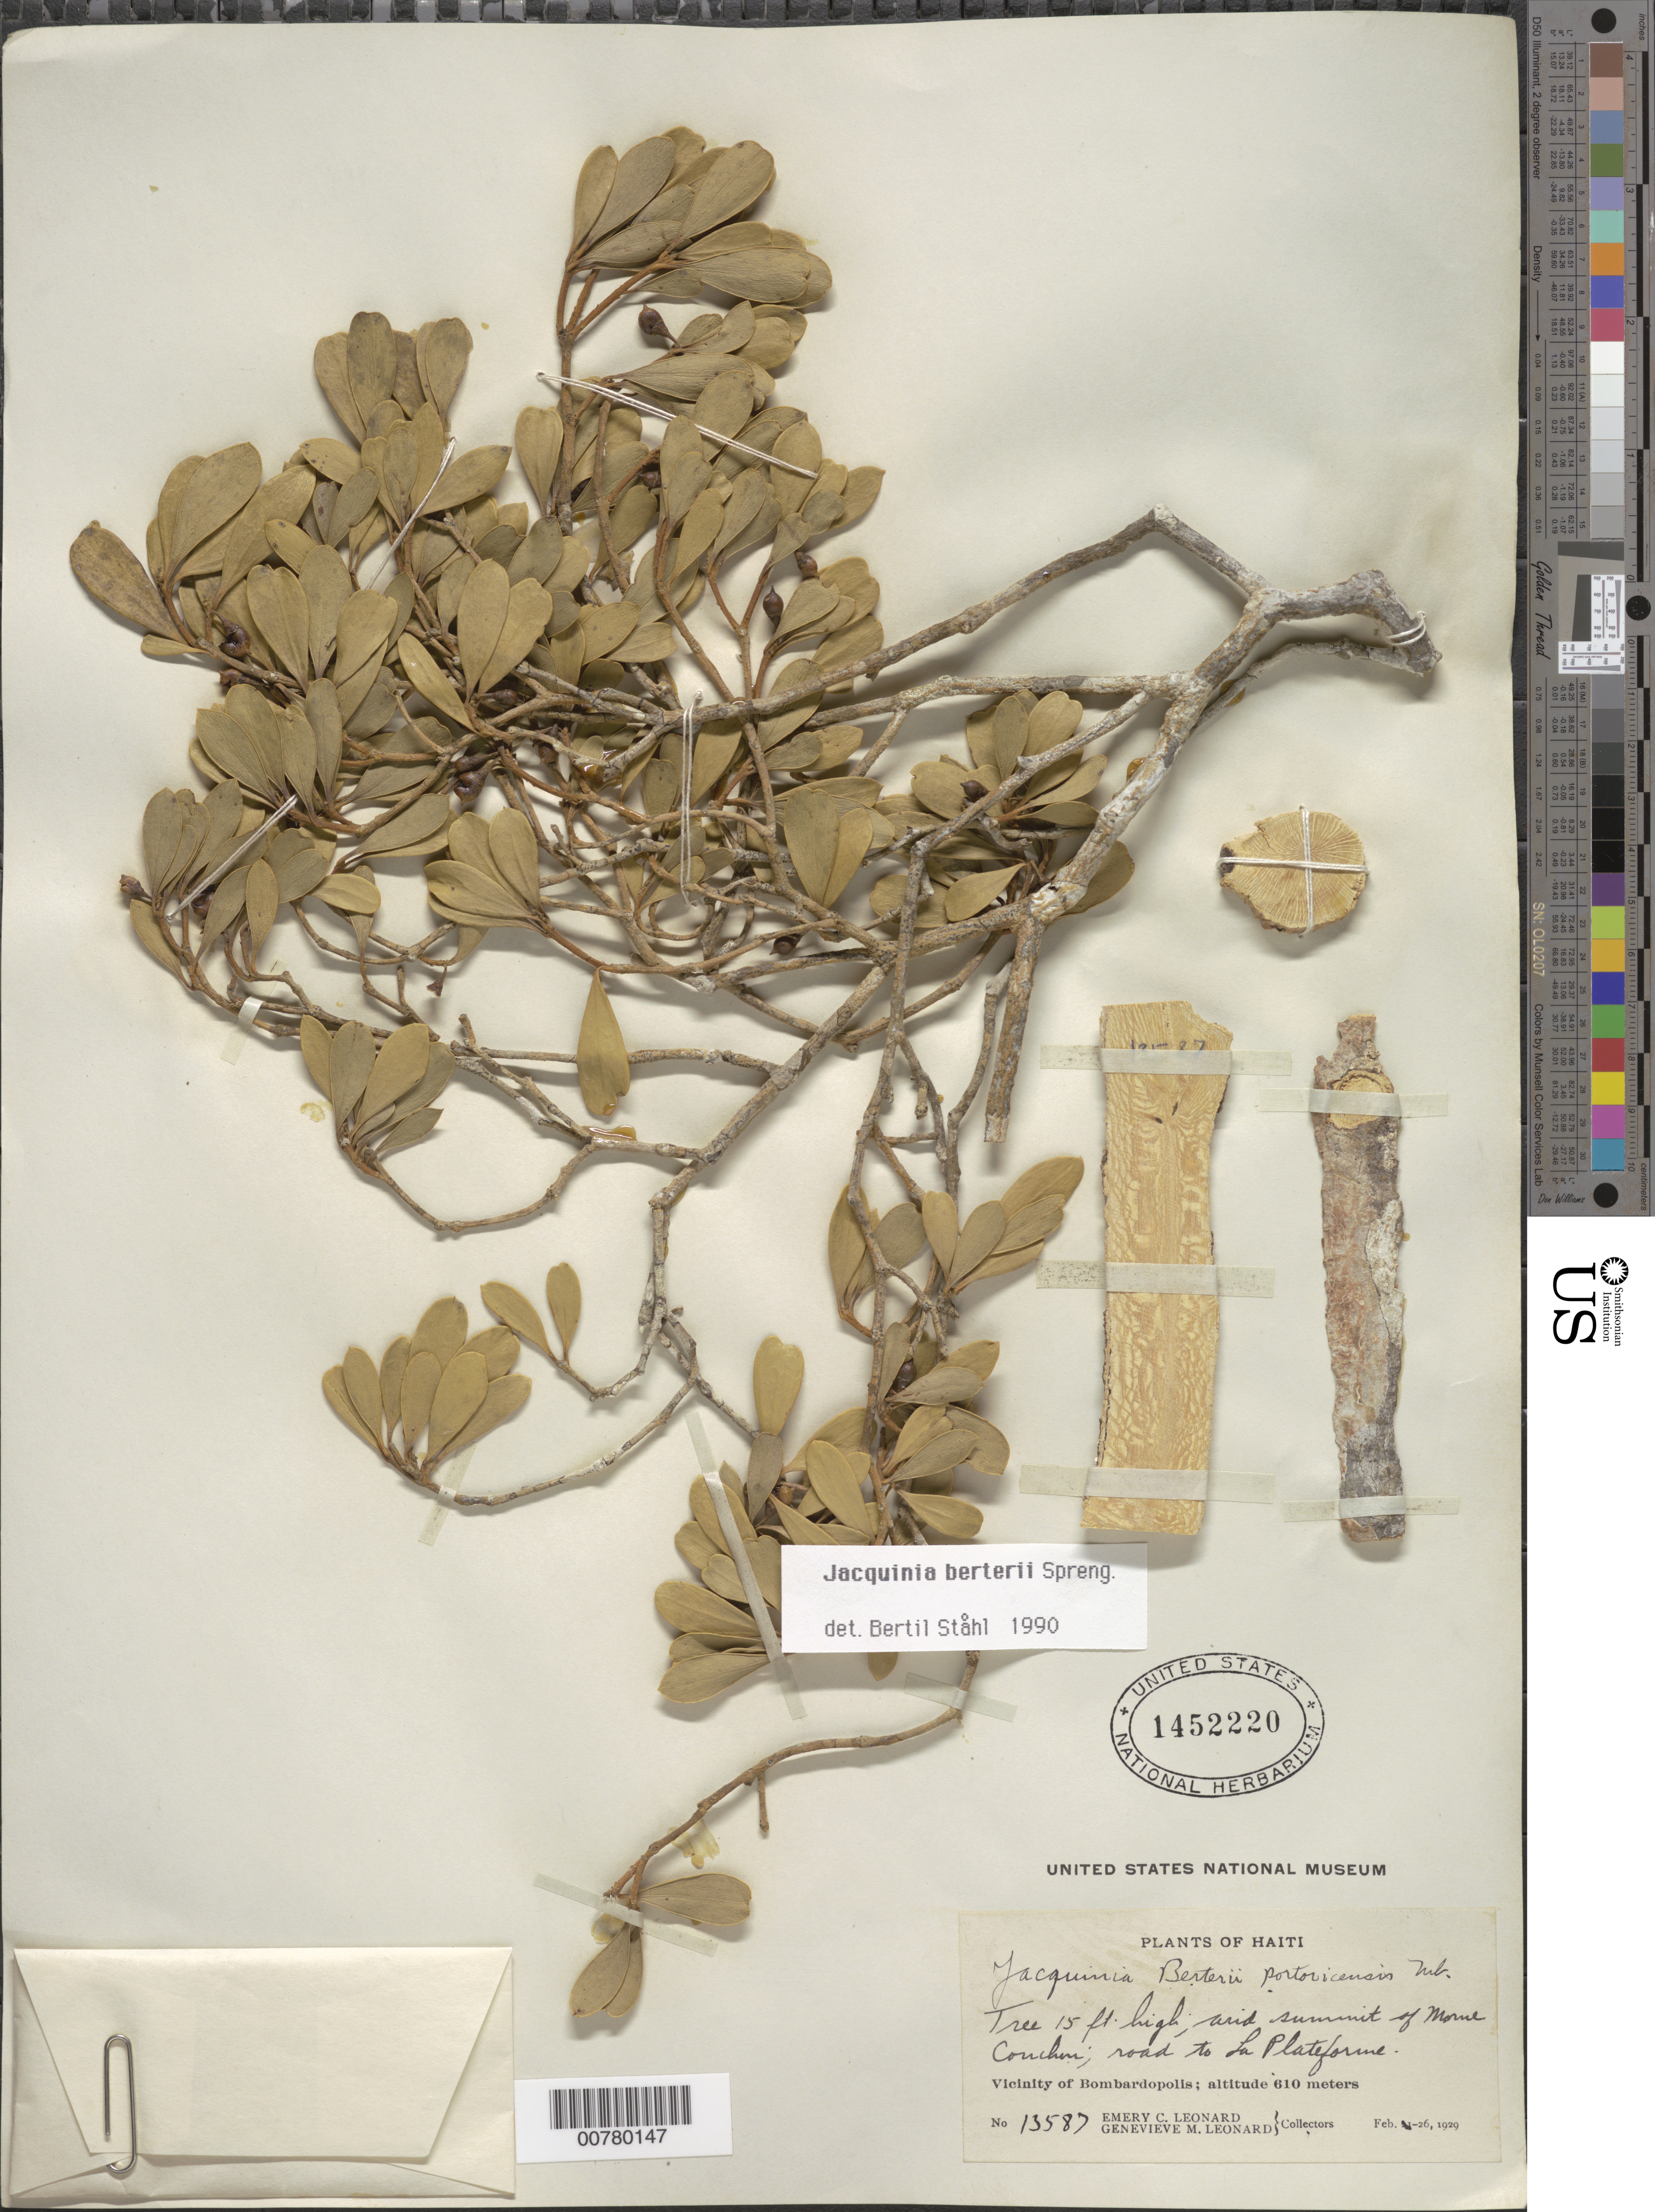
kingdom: Plantae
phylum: Tracheophyta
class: Magnoliopsida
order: Ericales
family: Primulaceae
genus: Jacquinia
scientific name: Jacquinia berteroi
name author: Spreng.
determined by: Ståhl, B.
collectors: E. C. Leonard & G. M. Leonard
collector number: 13587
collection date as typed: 26 Feb 1929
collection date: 1929-02-26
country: Haiti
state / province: Nord-Ouest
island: Hispaniola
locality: Vicinity of Bombardopolis, summit of Morne Couchon, road to La Plateforme.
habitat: Arid summit.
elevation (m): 610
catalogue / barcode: US 1452220